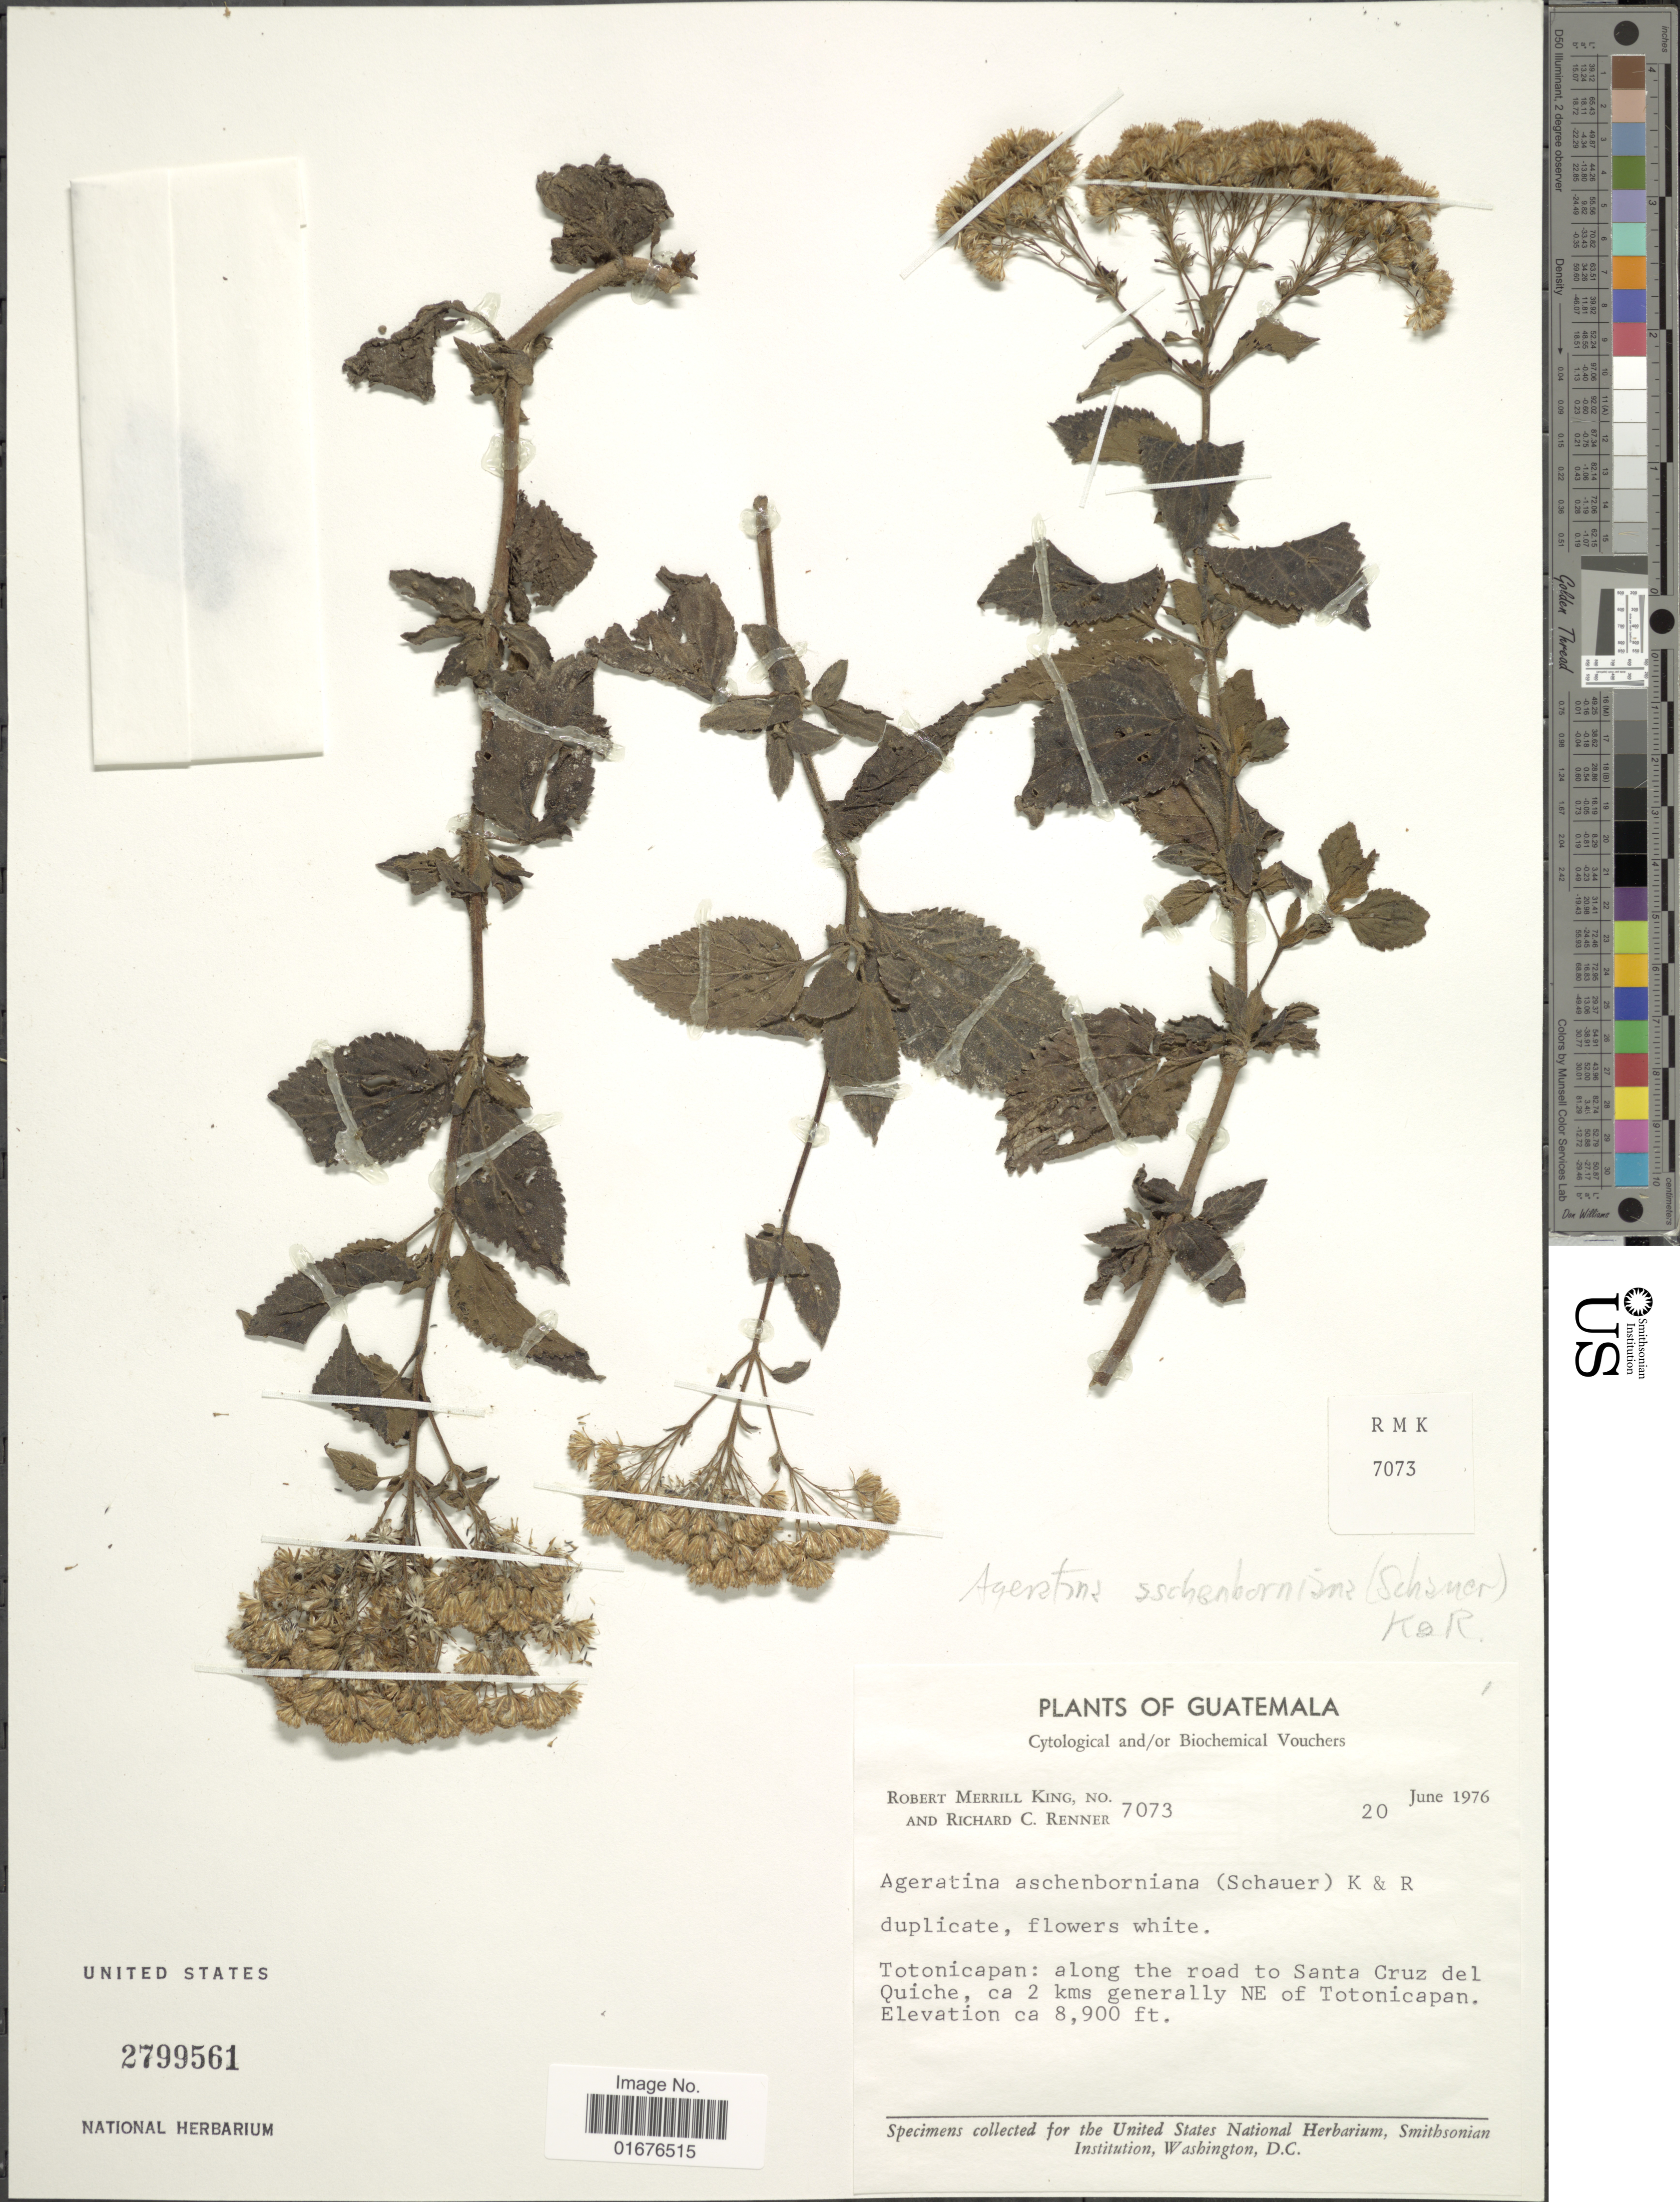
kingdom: Plantae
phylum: Tracheophyta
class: Magnoliopsida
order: Asterales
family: Asteraceae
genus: Ageratina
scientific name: Ageratina pichinchensis var. bustamenta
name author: (DC.) R.M. King & H. Rob.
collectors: R. M. King & R. C. Renner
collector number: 7073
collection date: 1976-06-20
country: Guatemala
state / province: Totonicapan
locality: Along the road to Santa Cruz del Quiche, ca 2 kms generally NE of Totonicapan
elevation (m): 2713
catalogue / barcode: US 2799561